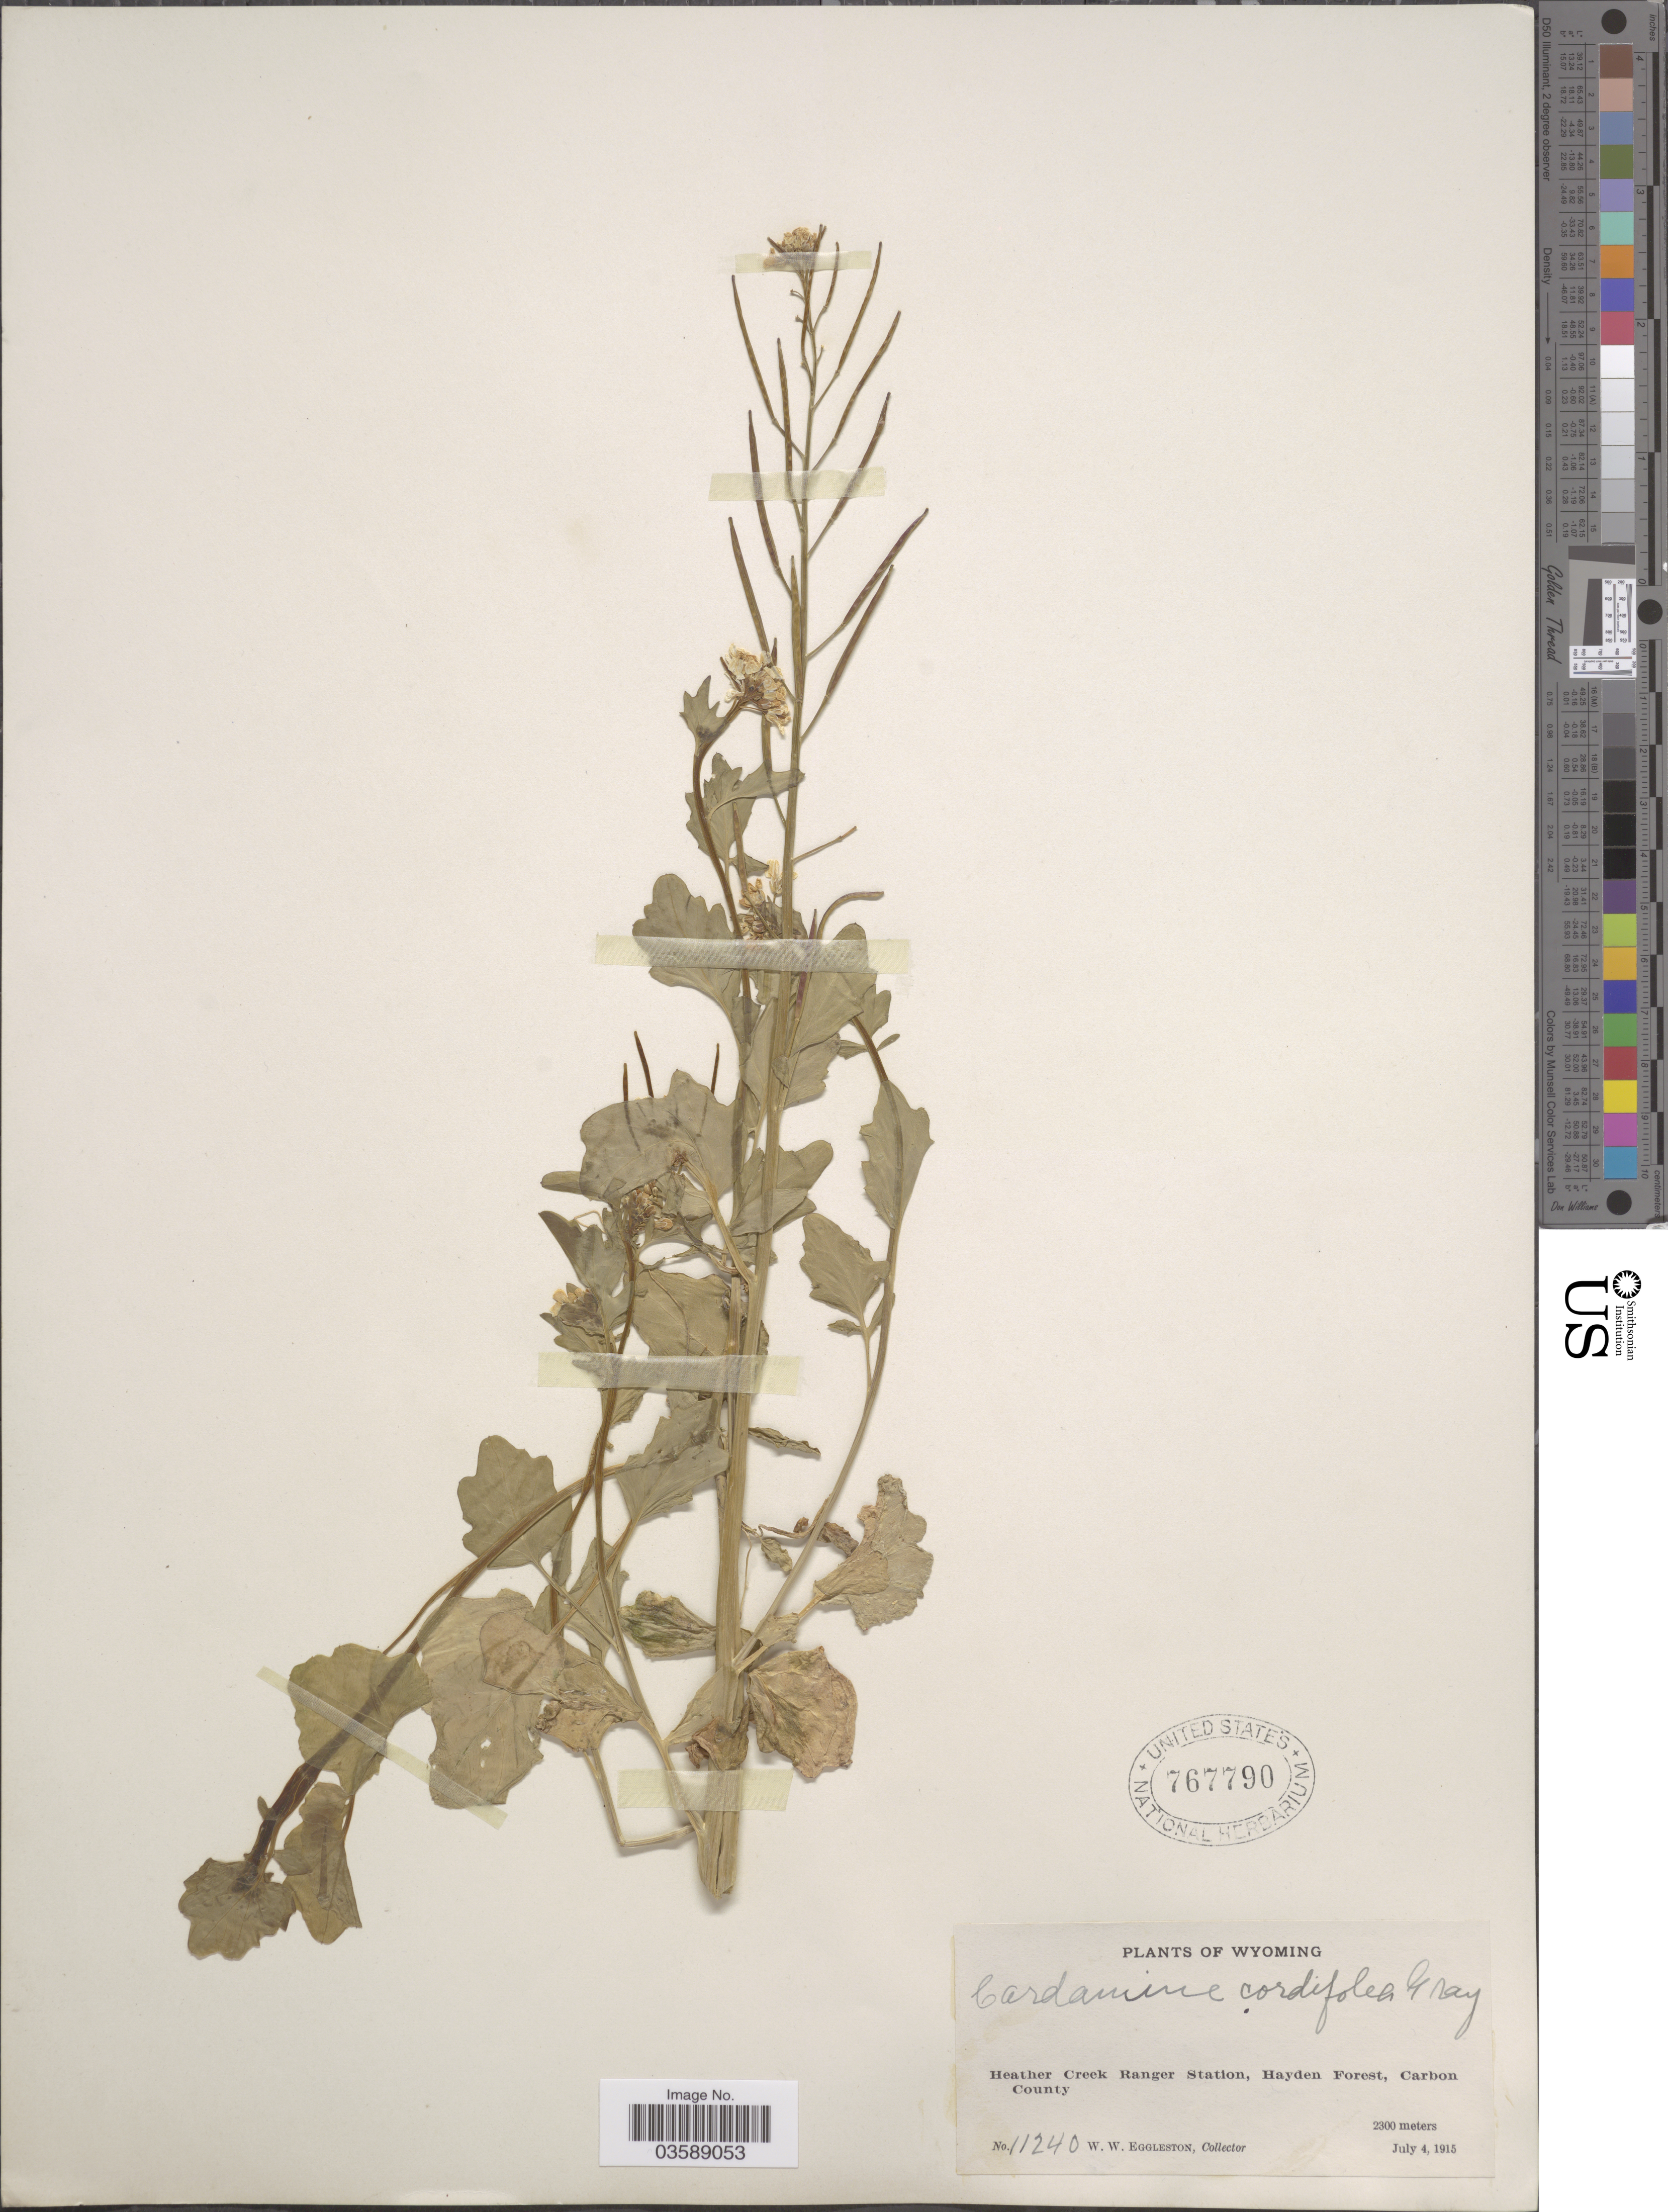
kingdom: Plantae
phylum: Tracheophyta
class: Magnoliopsida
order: Brassicales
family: Brassicaceae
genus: Cardamine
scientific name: Cardamine cordifolia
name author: A. Gray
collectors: W. W. Eggleston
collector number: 11240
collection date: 1915-07-04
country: United States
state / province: Wyoming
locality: Heather Creek Ranger Station, Hayden Forest, Carbon County.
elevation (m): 2300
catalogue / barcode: US 767790